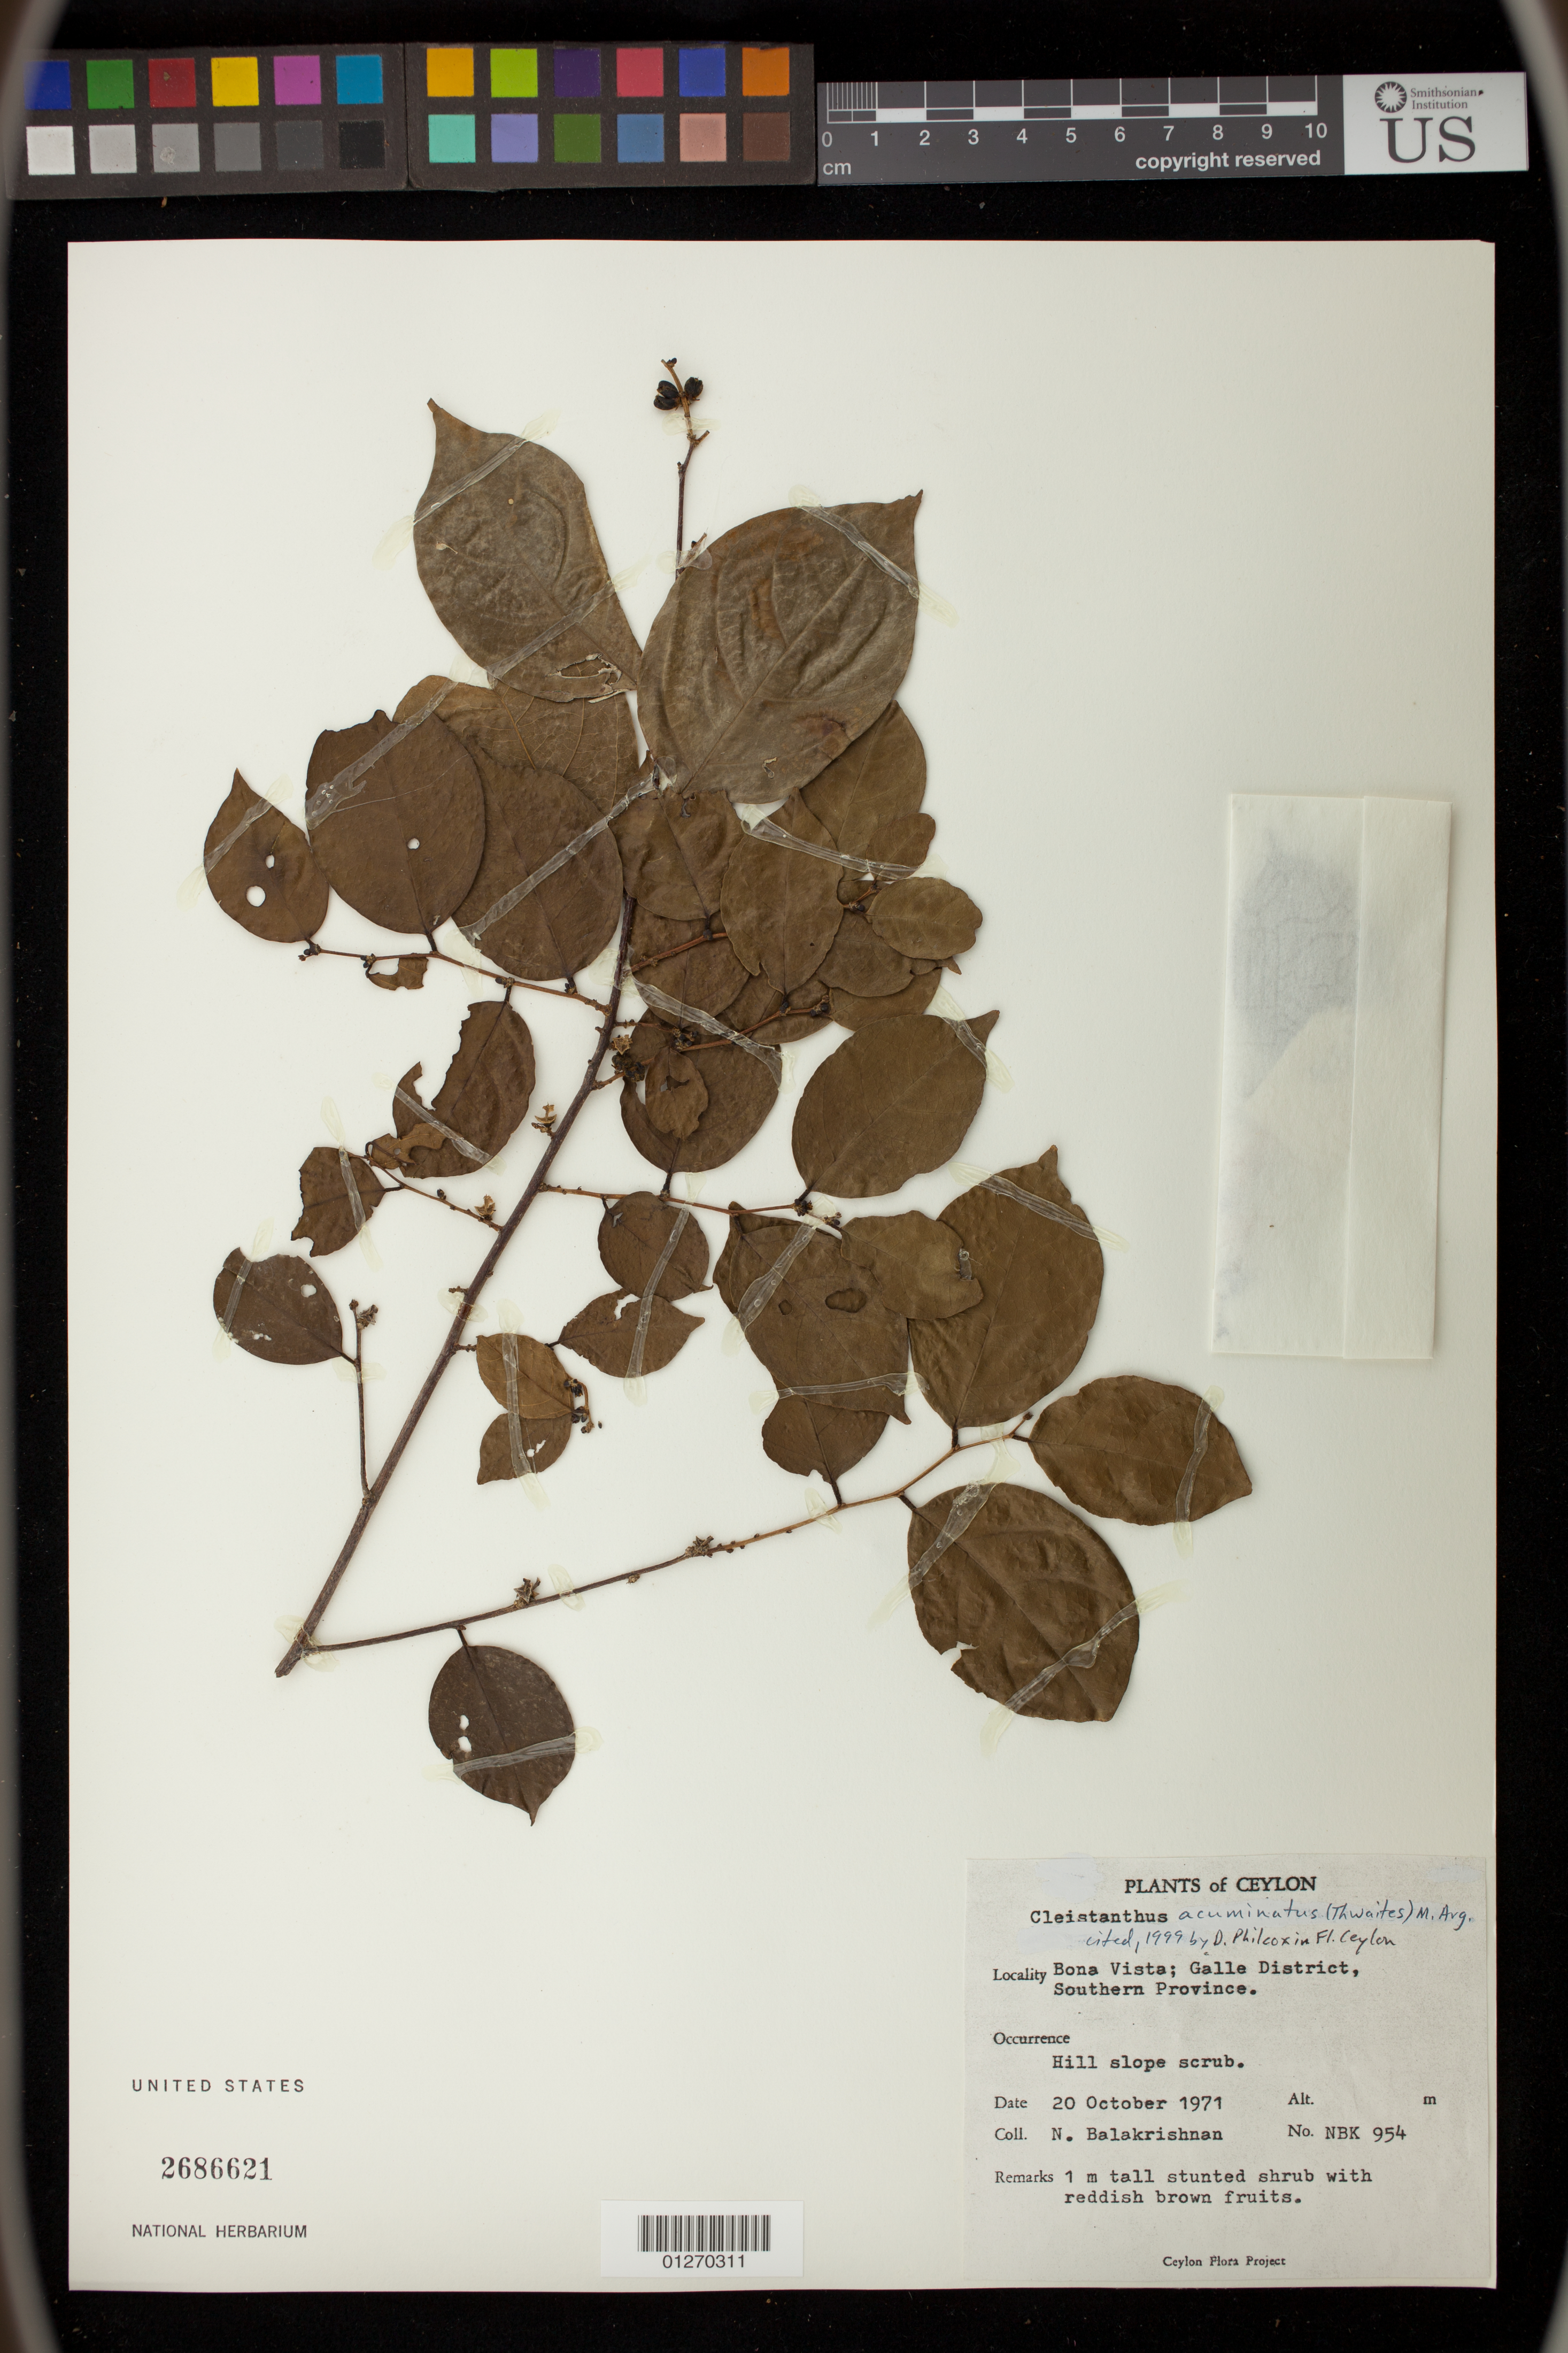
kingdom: Plantae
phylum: Tracheophyta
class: Magnoliopsida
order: Malpighiales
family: Phyllanthaceae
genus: Cleistanthus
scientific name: Cleistanthus acuminatus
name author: (Thwaites) Müll. Arg.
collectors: N. Balakrishnan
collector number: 954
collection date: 1971-10-20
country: Sri Lanka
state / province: Southern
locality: Bona Vista; Galle District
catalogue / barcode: US 2686621